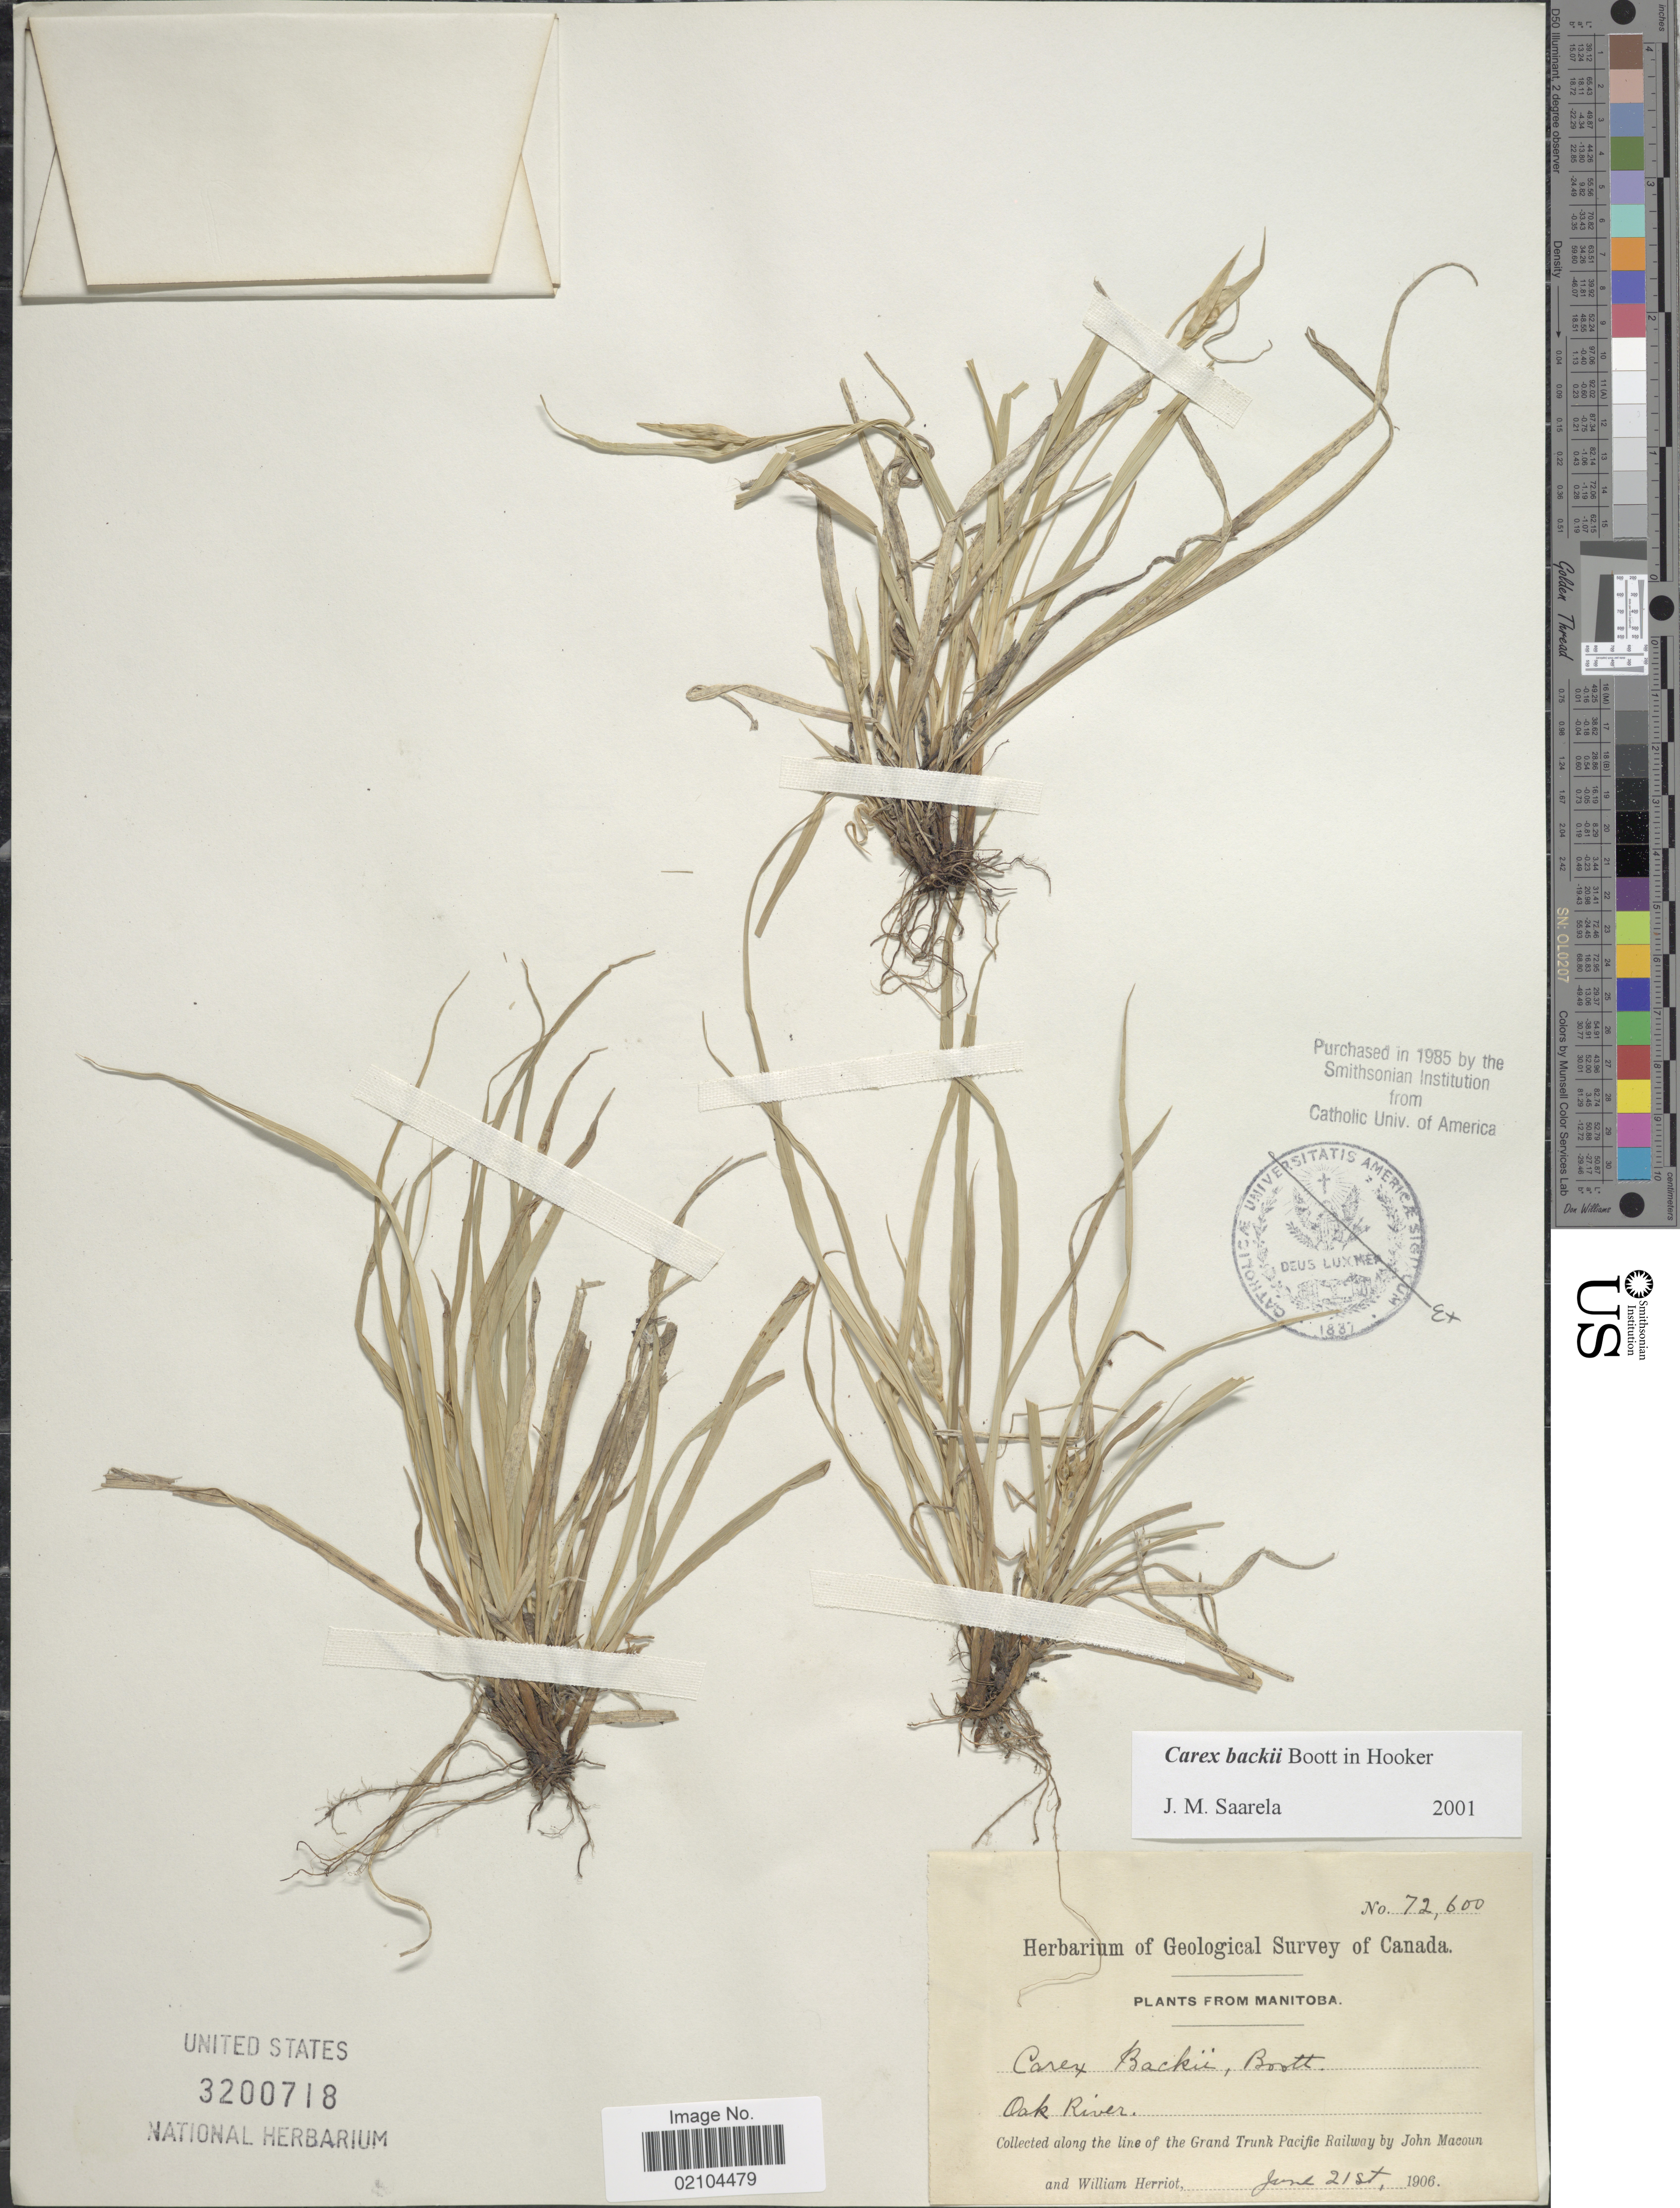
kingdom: Plantae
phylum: Tracheophyta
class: Liliopsida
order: Poales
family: Cyperaceae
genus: Carex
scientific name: Carex backii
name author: Boott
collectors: J. Macoun & W. Herriot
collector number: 72600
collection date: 1906-06-21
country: Canada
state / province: Manitoba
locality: Oak River, along the line of the Grand Trunk Pacific Railway.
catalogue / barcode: US 3200718